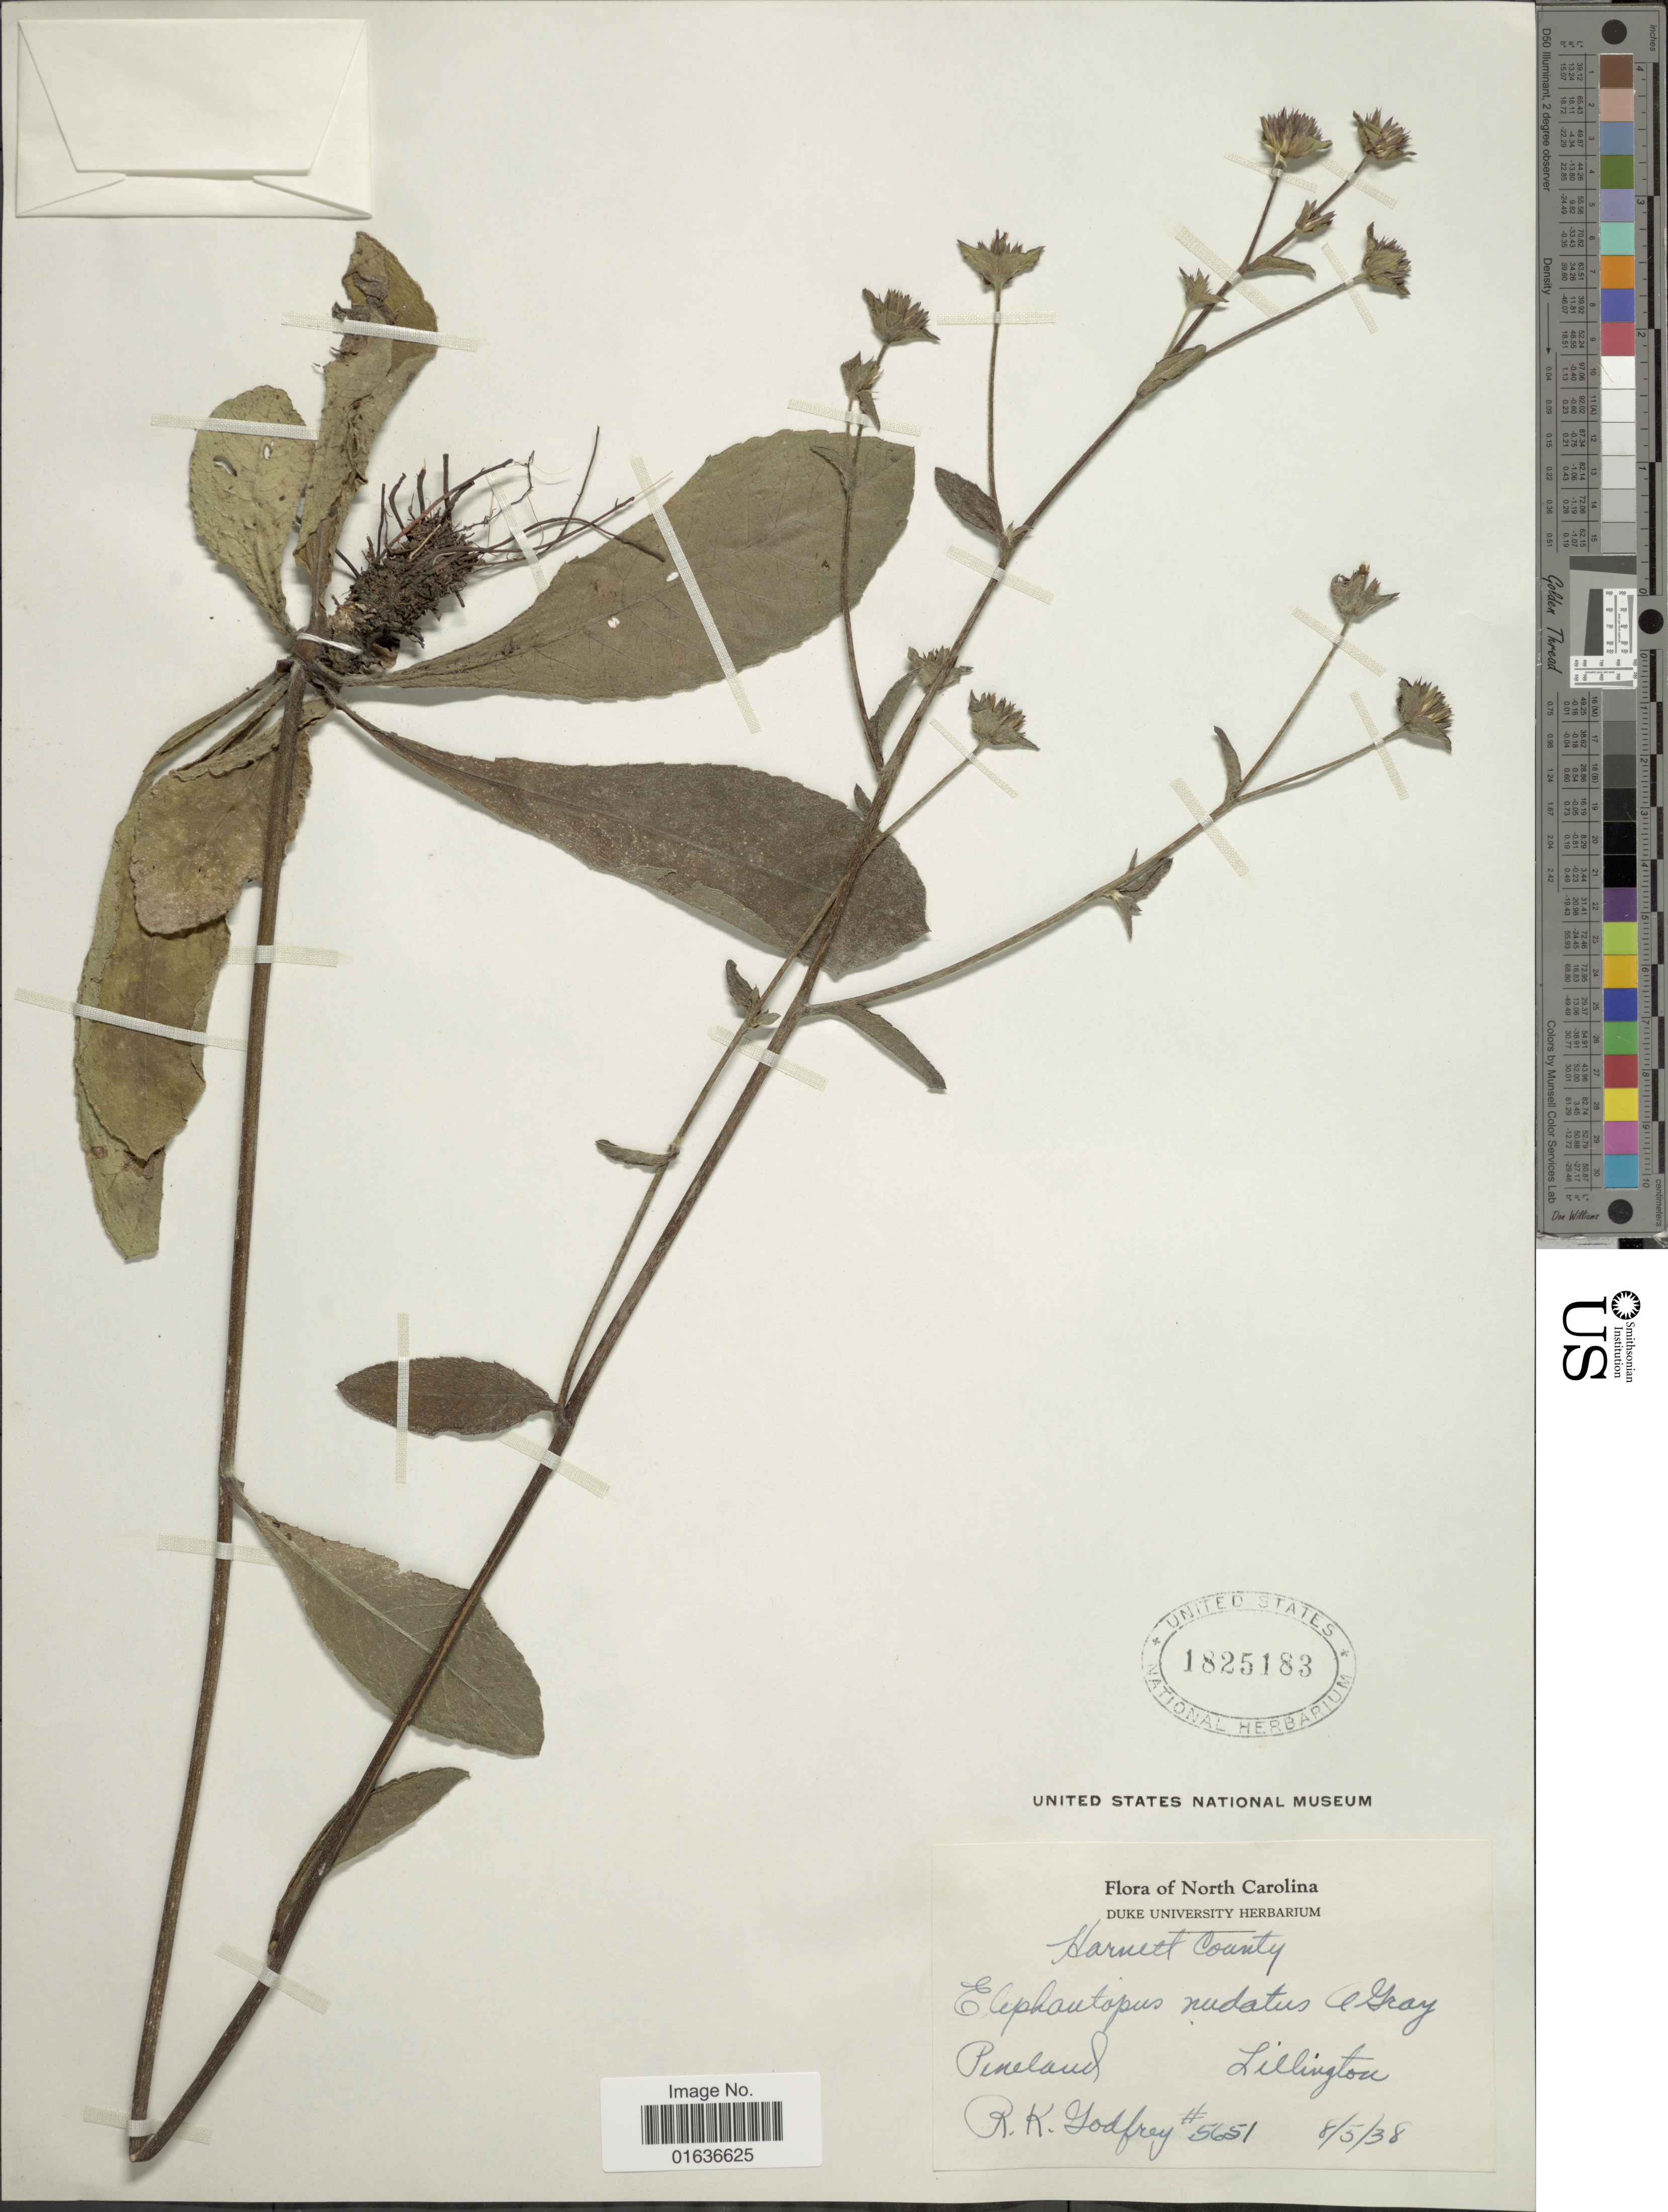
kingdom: Plantae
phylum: Tracheophyta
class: Magnoliopsida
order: Asterales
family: Asteraceae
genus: Elephantopus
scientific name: Elephantopus nudatus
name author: A. Gray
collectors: R. K. Godfrey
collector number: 5651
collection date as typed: Transcribed d/m/y: 8/5/38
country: United States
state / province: North Carolina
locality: Harriet County, Pineland, Lillington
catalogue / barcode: US 1825183